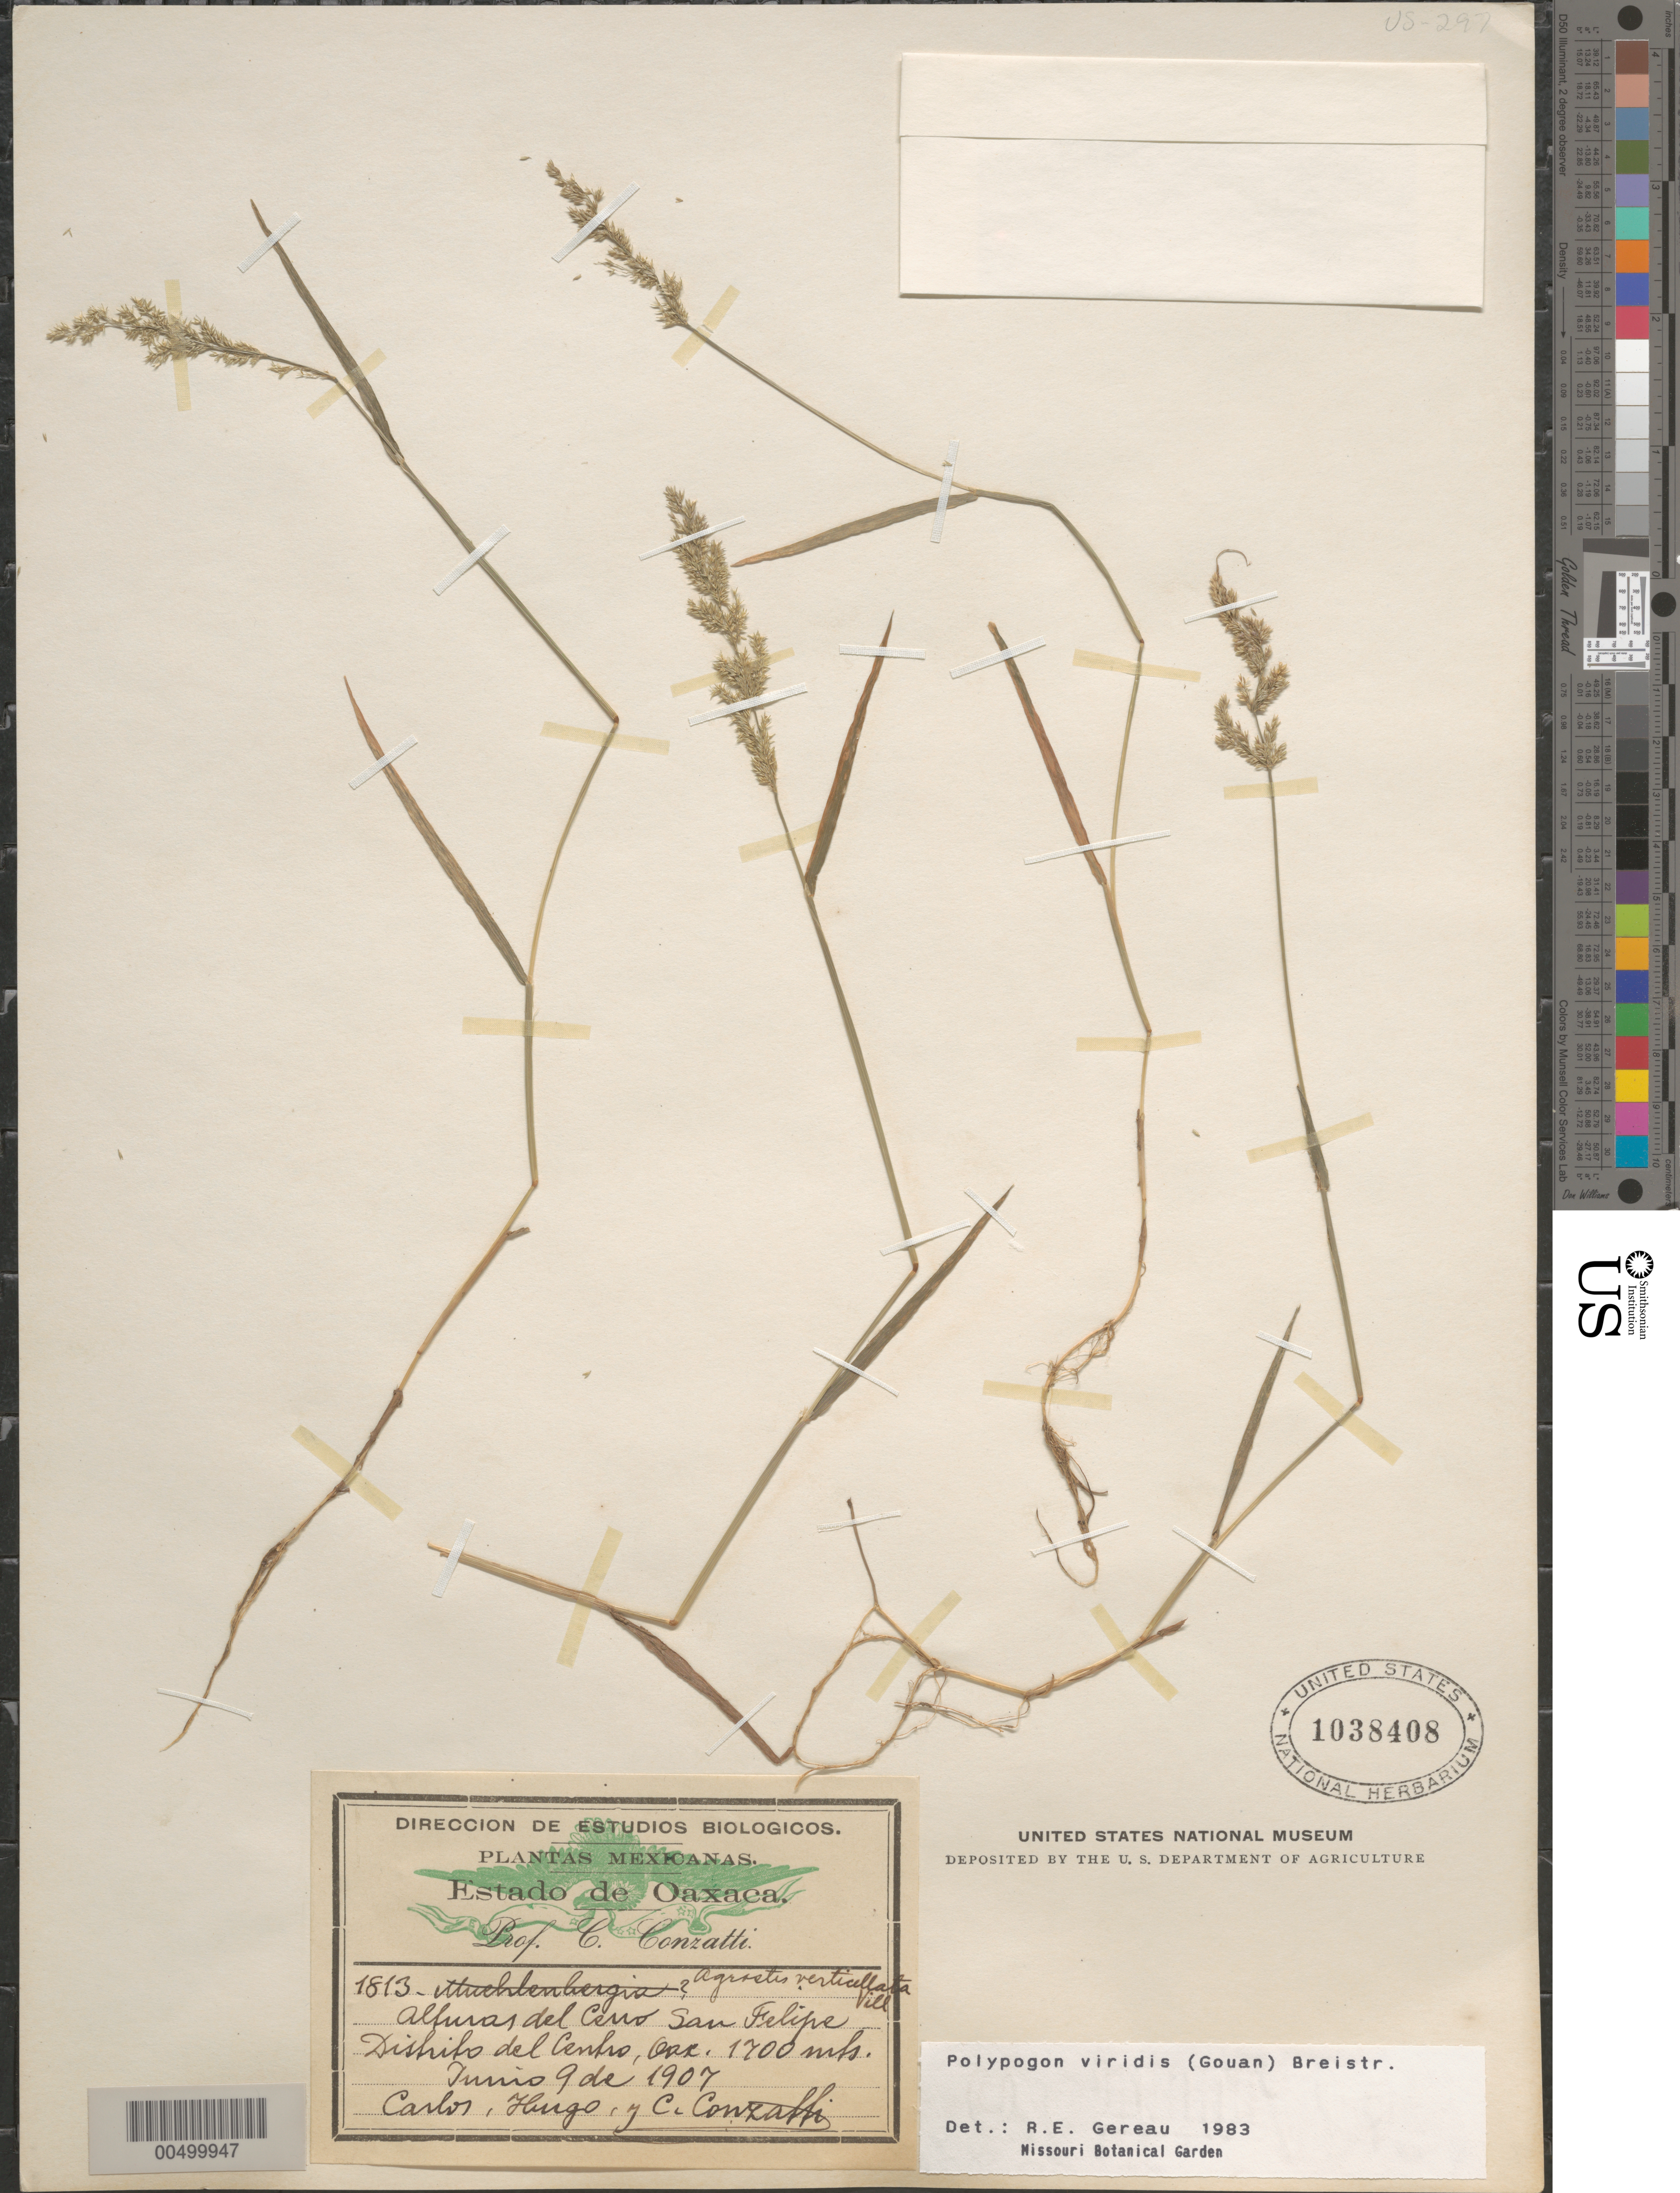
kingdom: Plantae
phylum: Tracheophyta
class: Liliopsida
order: Poales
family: Poaceae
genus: Polypogon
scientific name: Polypogon viridis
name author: (Gouan) Breistroffer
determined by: Gereau, R. E.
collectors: C. Conzatti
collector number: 1813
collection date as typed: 9 Jun 1907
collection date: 1907-06-09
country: Mexico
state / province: Oaxaca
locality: Allunas del Cerro San Felipe, Centro Dist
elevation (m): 1700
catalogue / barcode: US 1038408